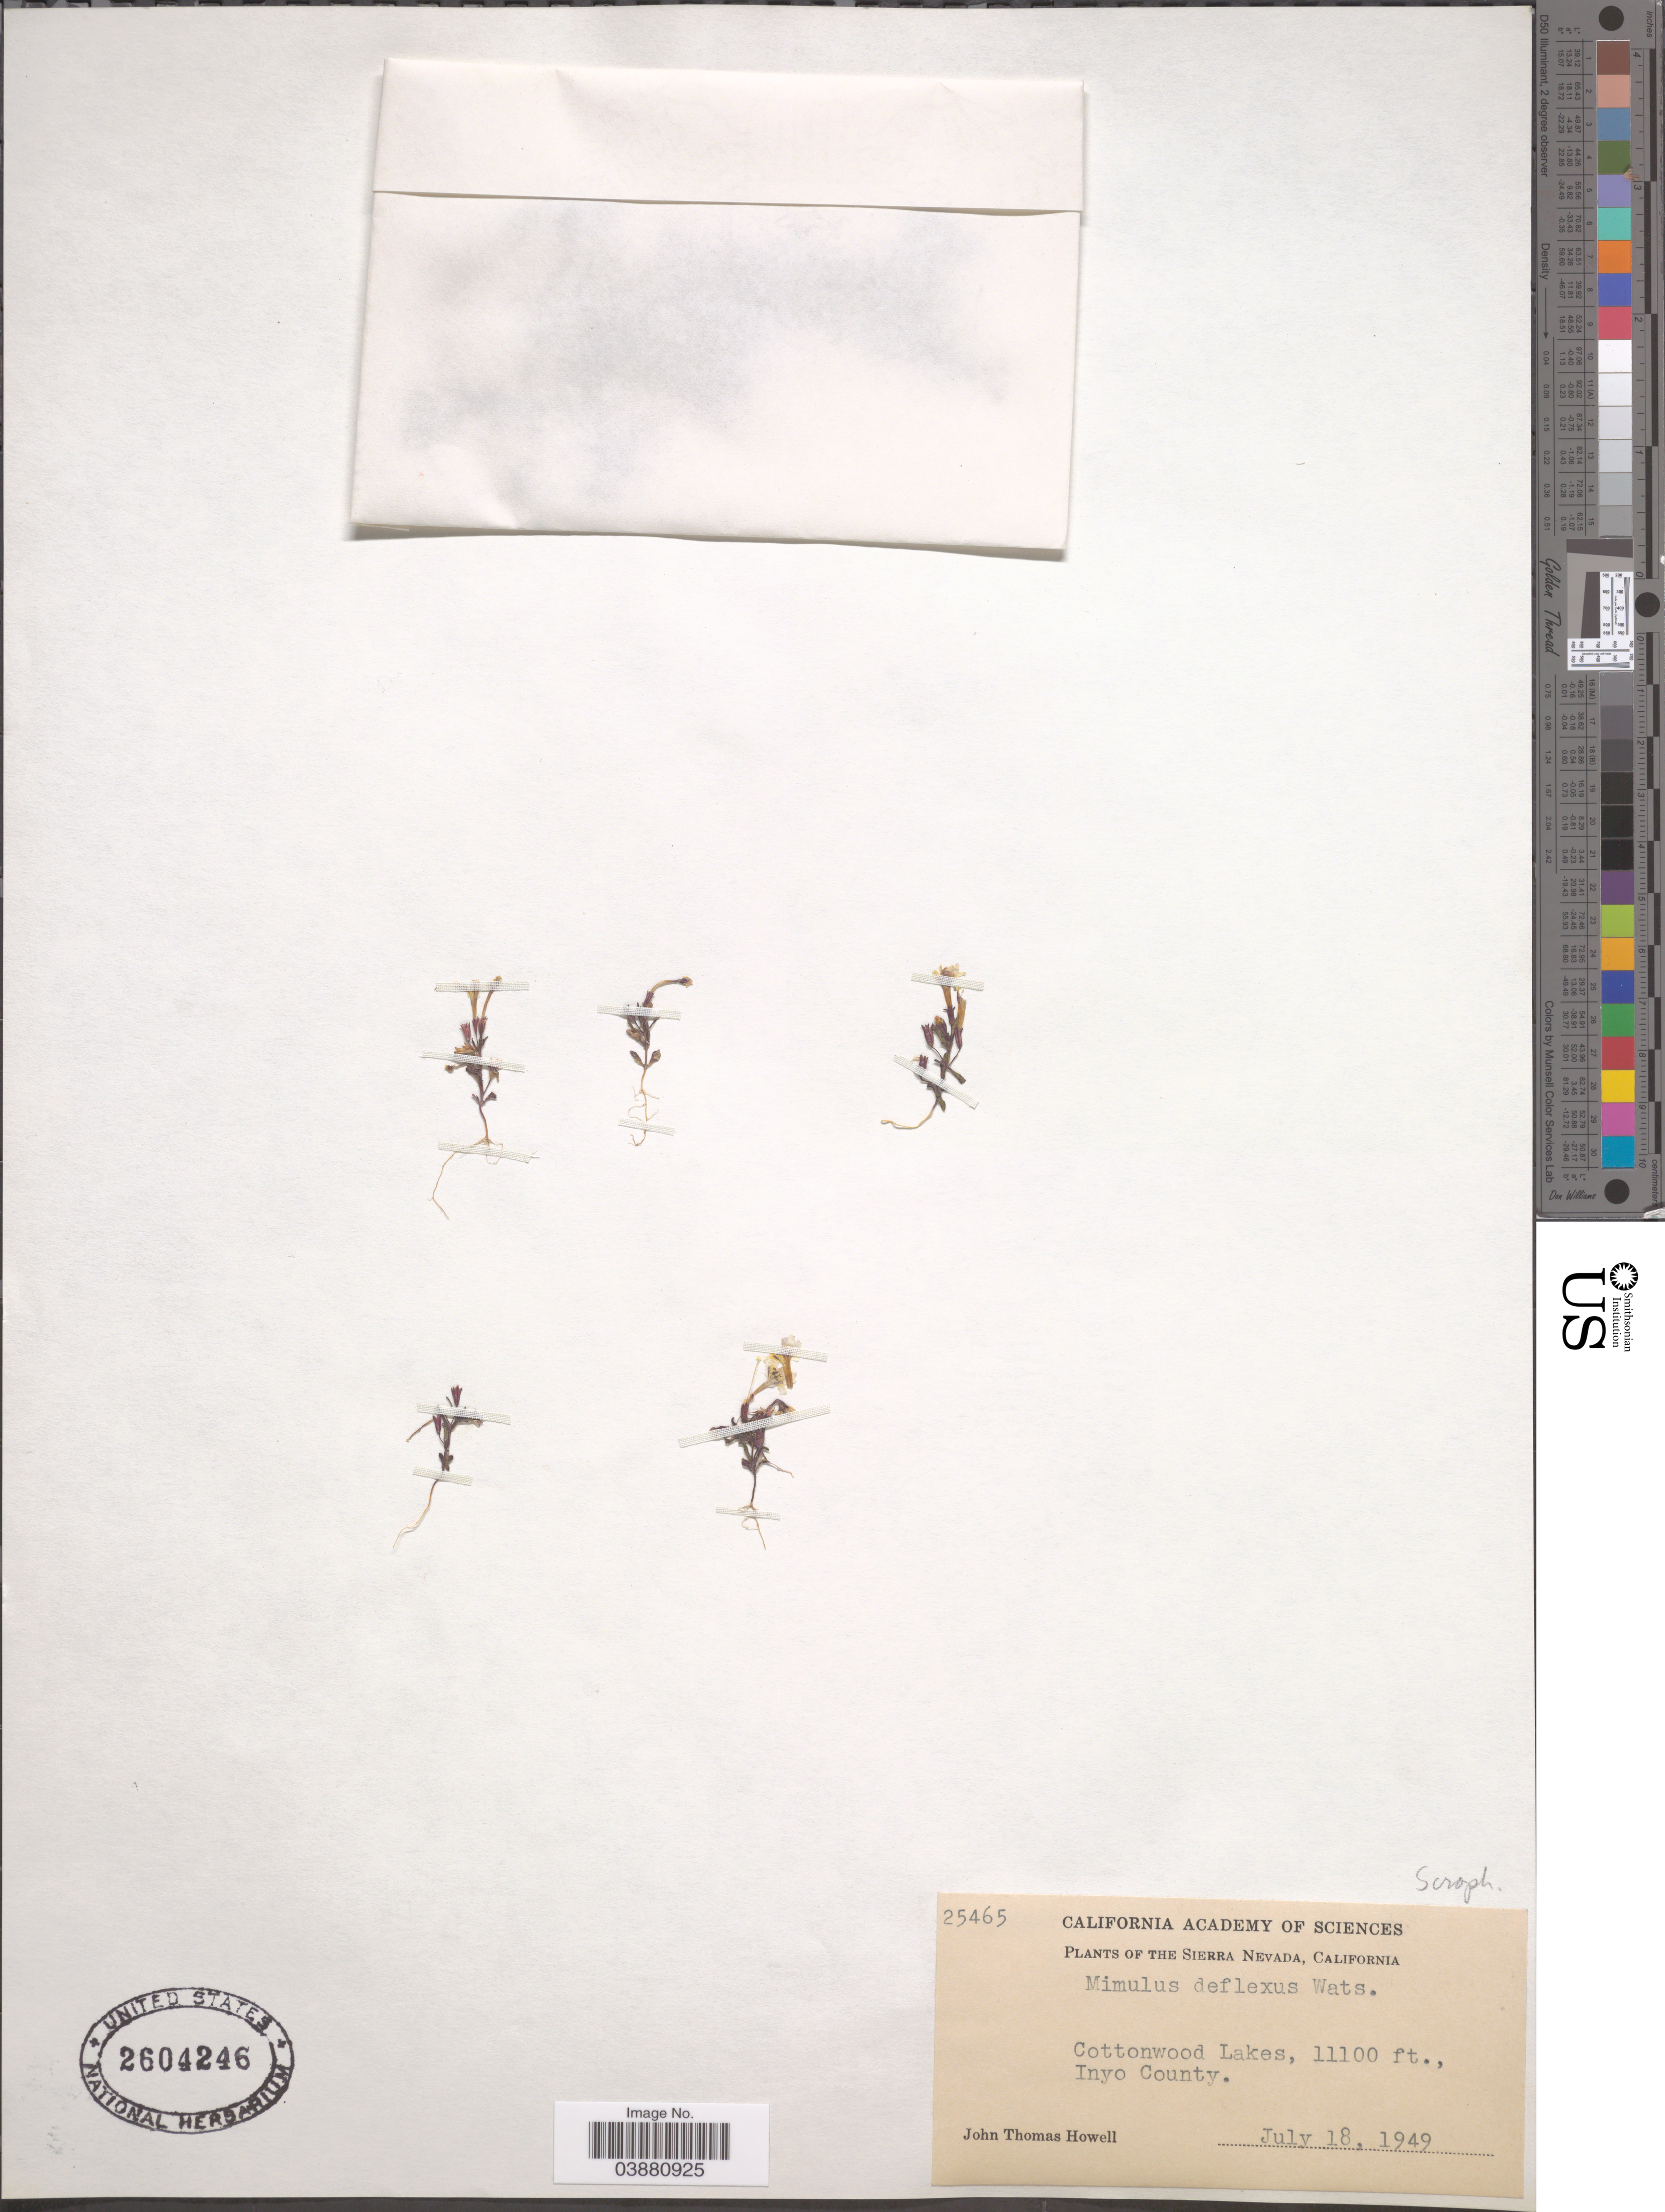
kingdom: Plantae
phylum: Tracheophyta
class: Magnoliopsida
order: Lamiales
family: Phrymaceae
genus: Mimulus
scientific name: Mimulus deflexus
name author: S. Watson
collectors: J. T. Howell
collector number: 25465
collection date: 1949-07-18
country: United States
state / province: California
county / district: Inyo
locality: The Sierra Nevada. Cottonwood Lakes, Inyo County.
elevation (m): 3383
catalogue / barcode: US 2604246